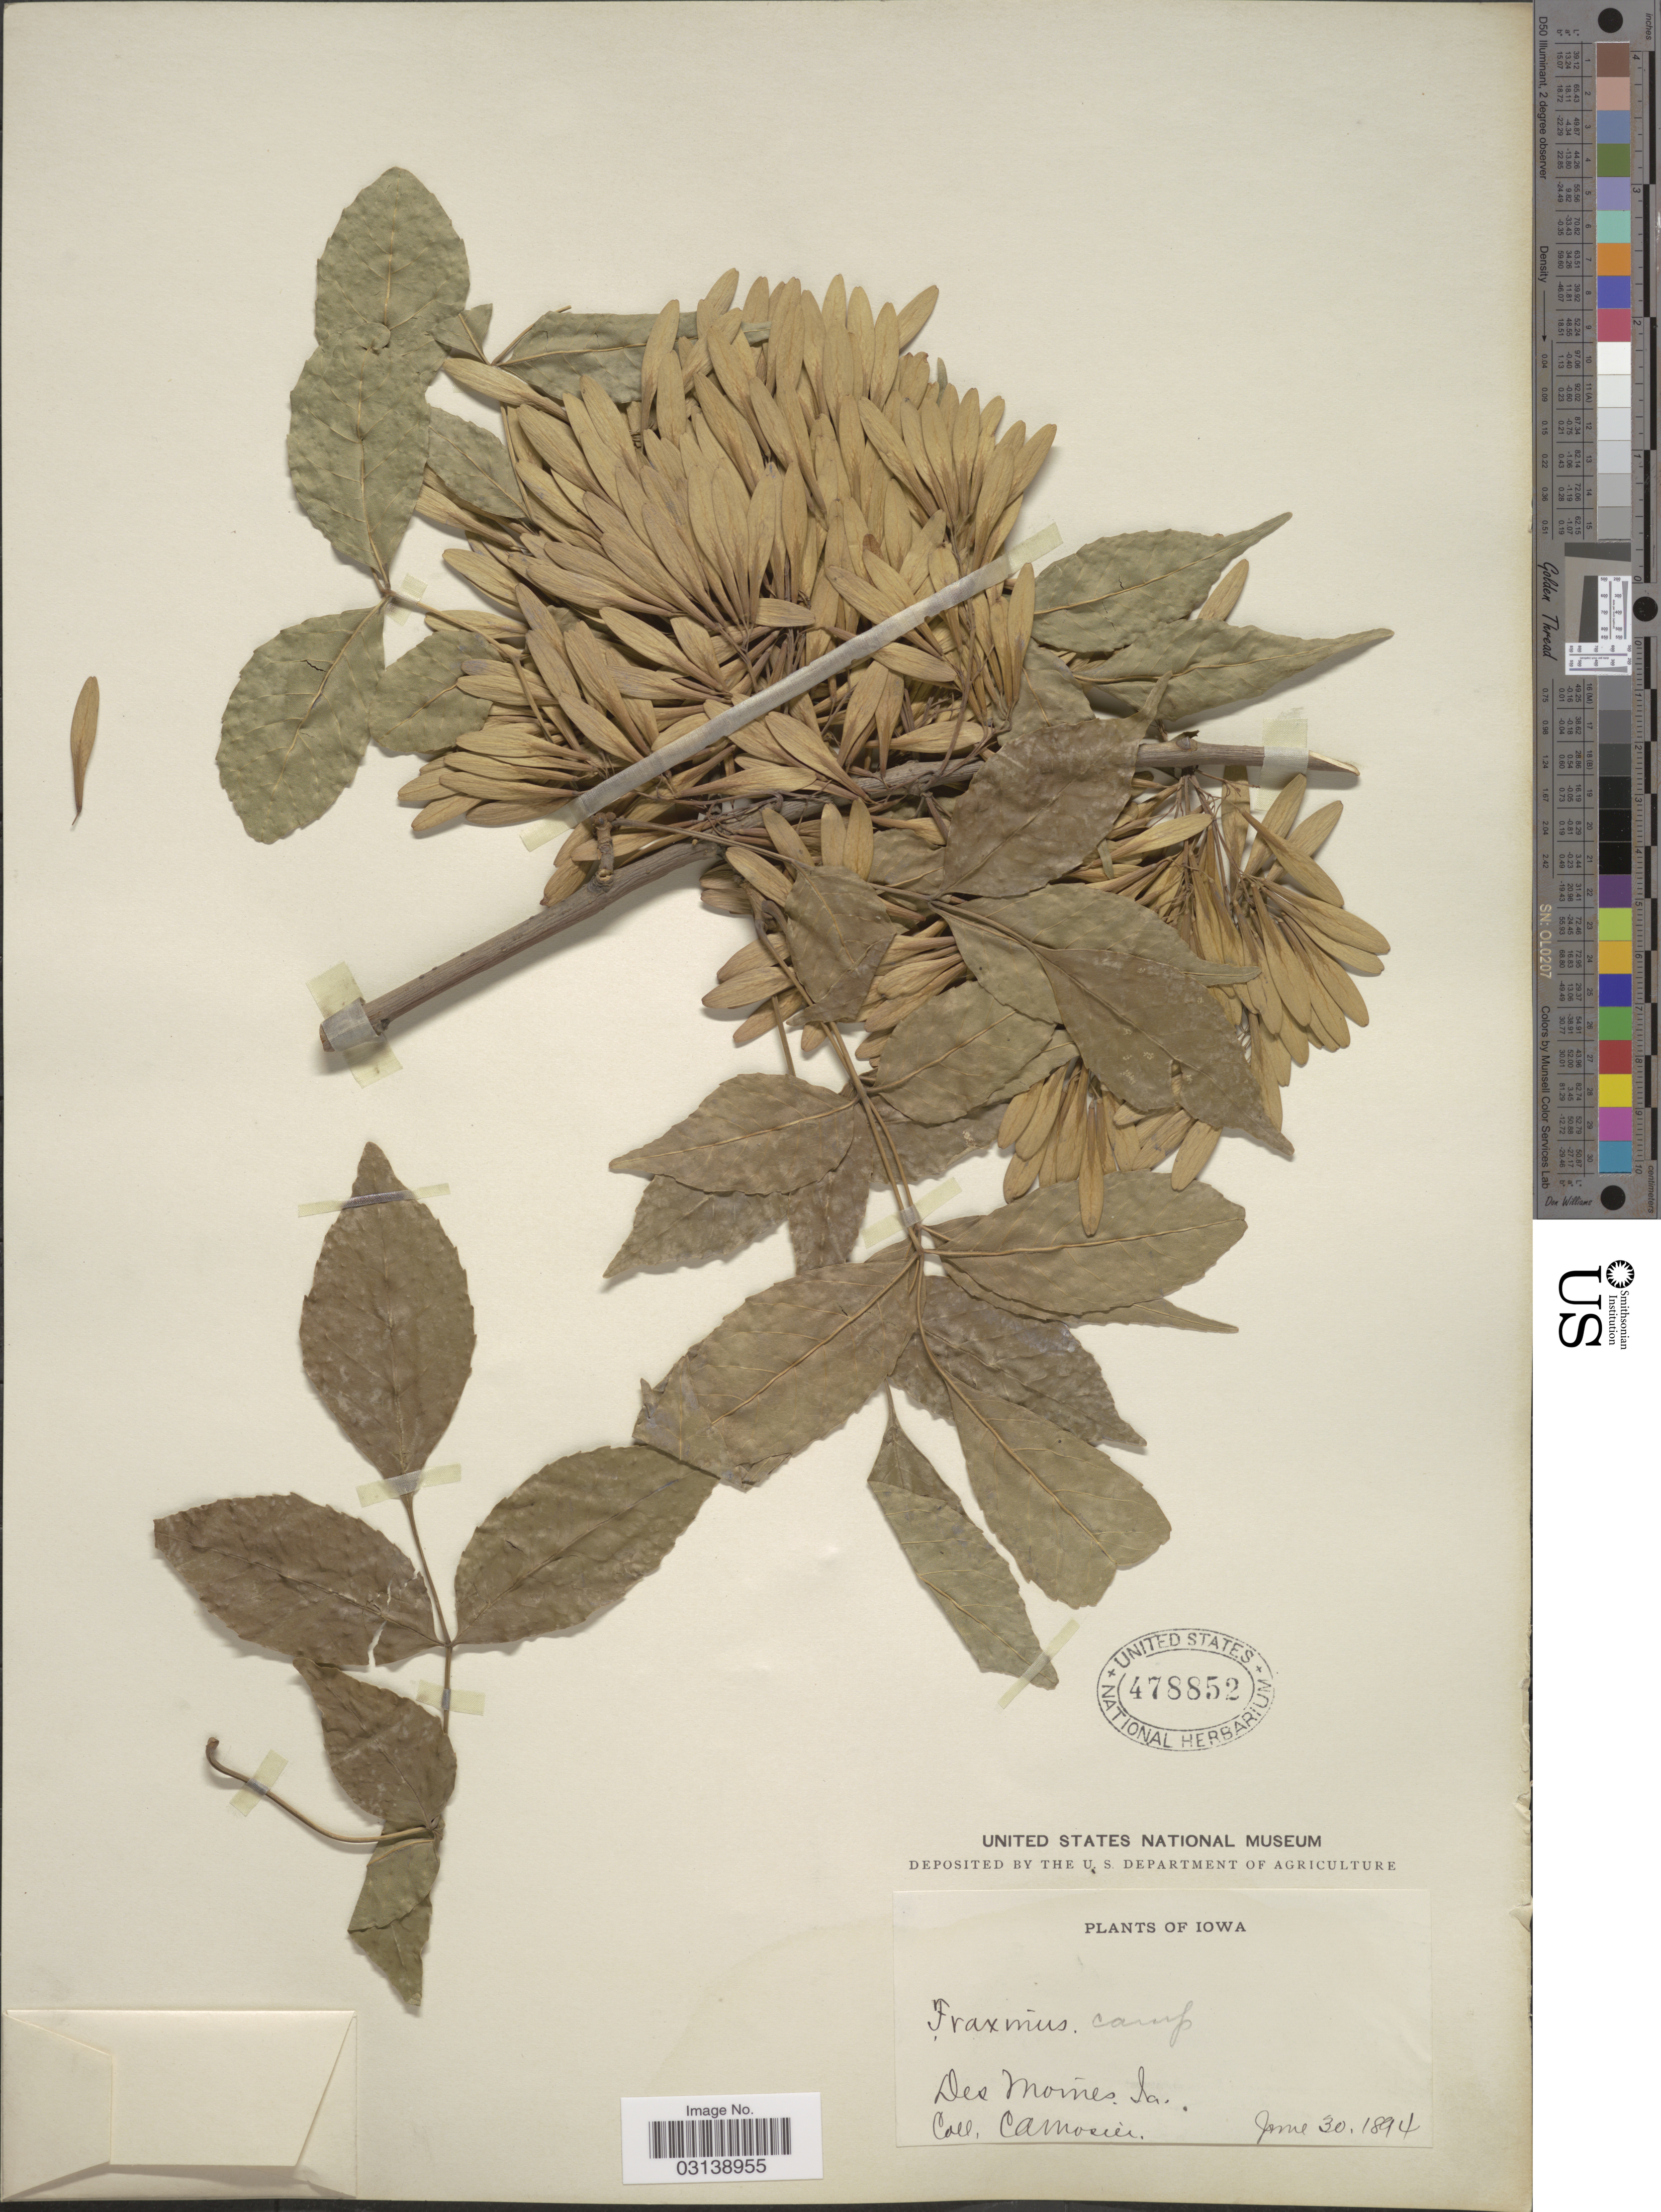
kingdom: Plantae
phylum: Tracheophyta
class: Magnoliopsida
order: Lamiales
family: Oleaceae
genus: Fraxinus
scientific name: Fraxinus pennsylvanica var. campestris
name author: (Britton) F.C. Gates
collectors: C. A. Mosier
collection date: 1894-06-30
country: United States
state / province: Iowa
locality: Des Moines.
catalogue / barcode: US 478852